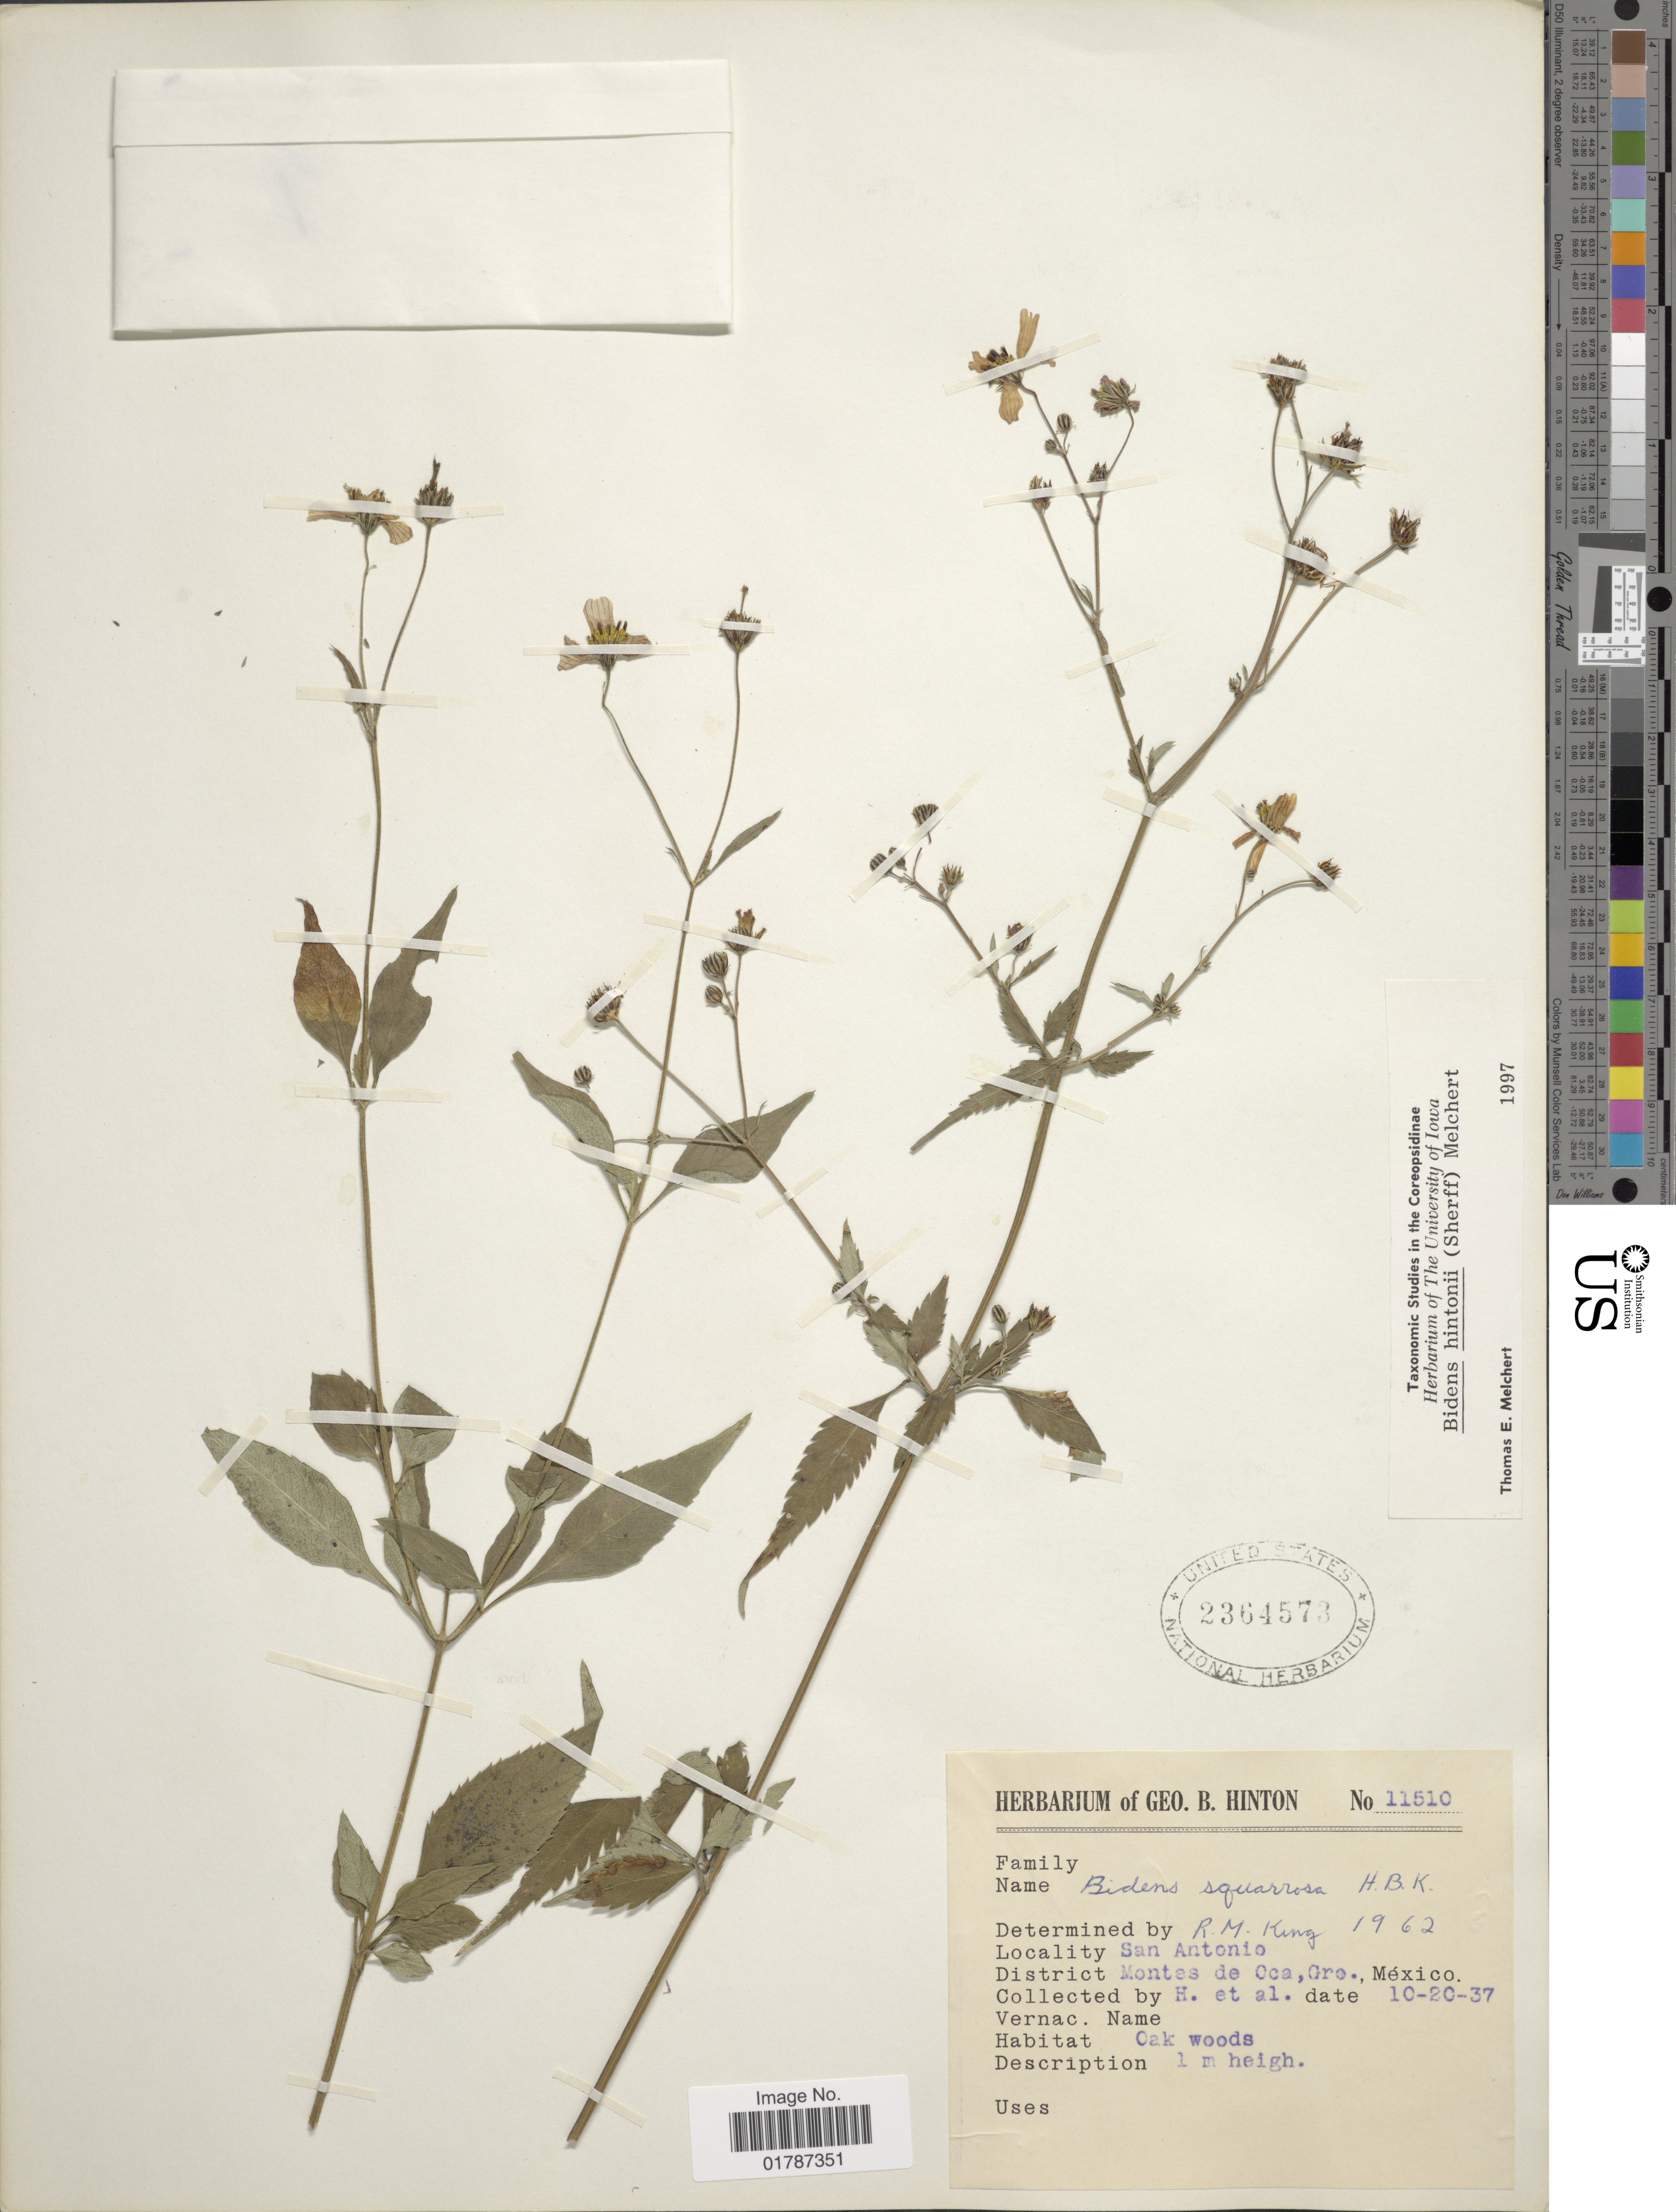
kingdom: Plantae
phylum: Tracheophyta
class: Magnoliopsida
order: Asterales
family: Asteraceae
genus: Bidens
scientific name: Bidens hintonii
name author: (Sherff) Melchert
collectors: G. B. Hinton & et al.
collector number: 11510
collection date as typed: Transcribed d/m/y: 12/1/37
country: Mexico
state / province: Guerrero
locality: San Antonio, District Montes de Oca, Gro., Mexico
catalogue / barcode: US 2364573